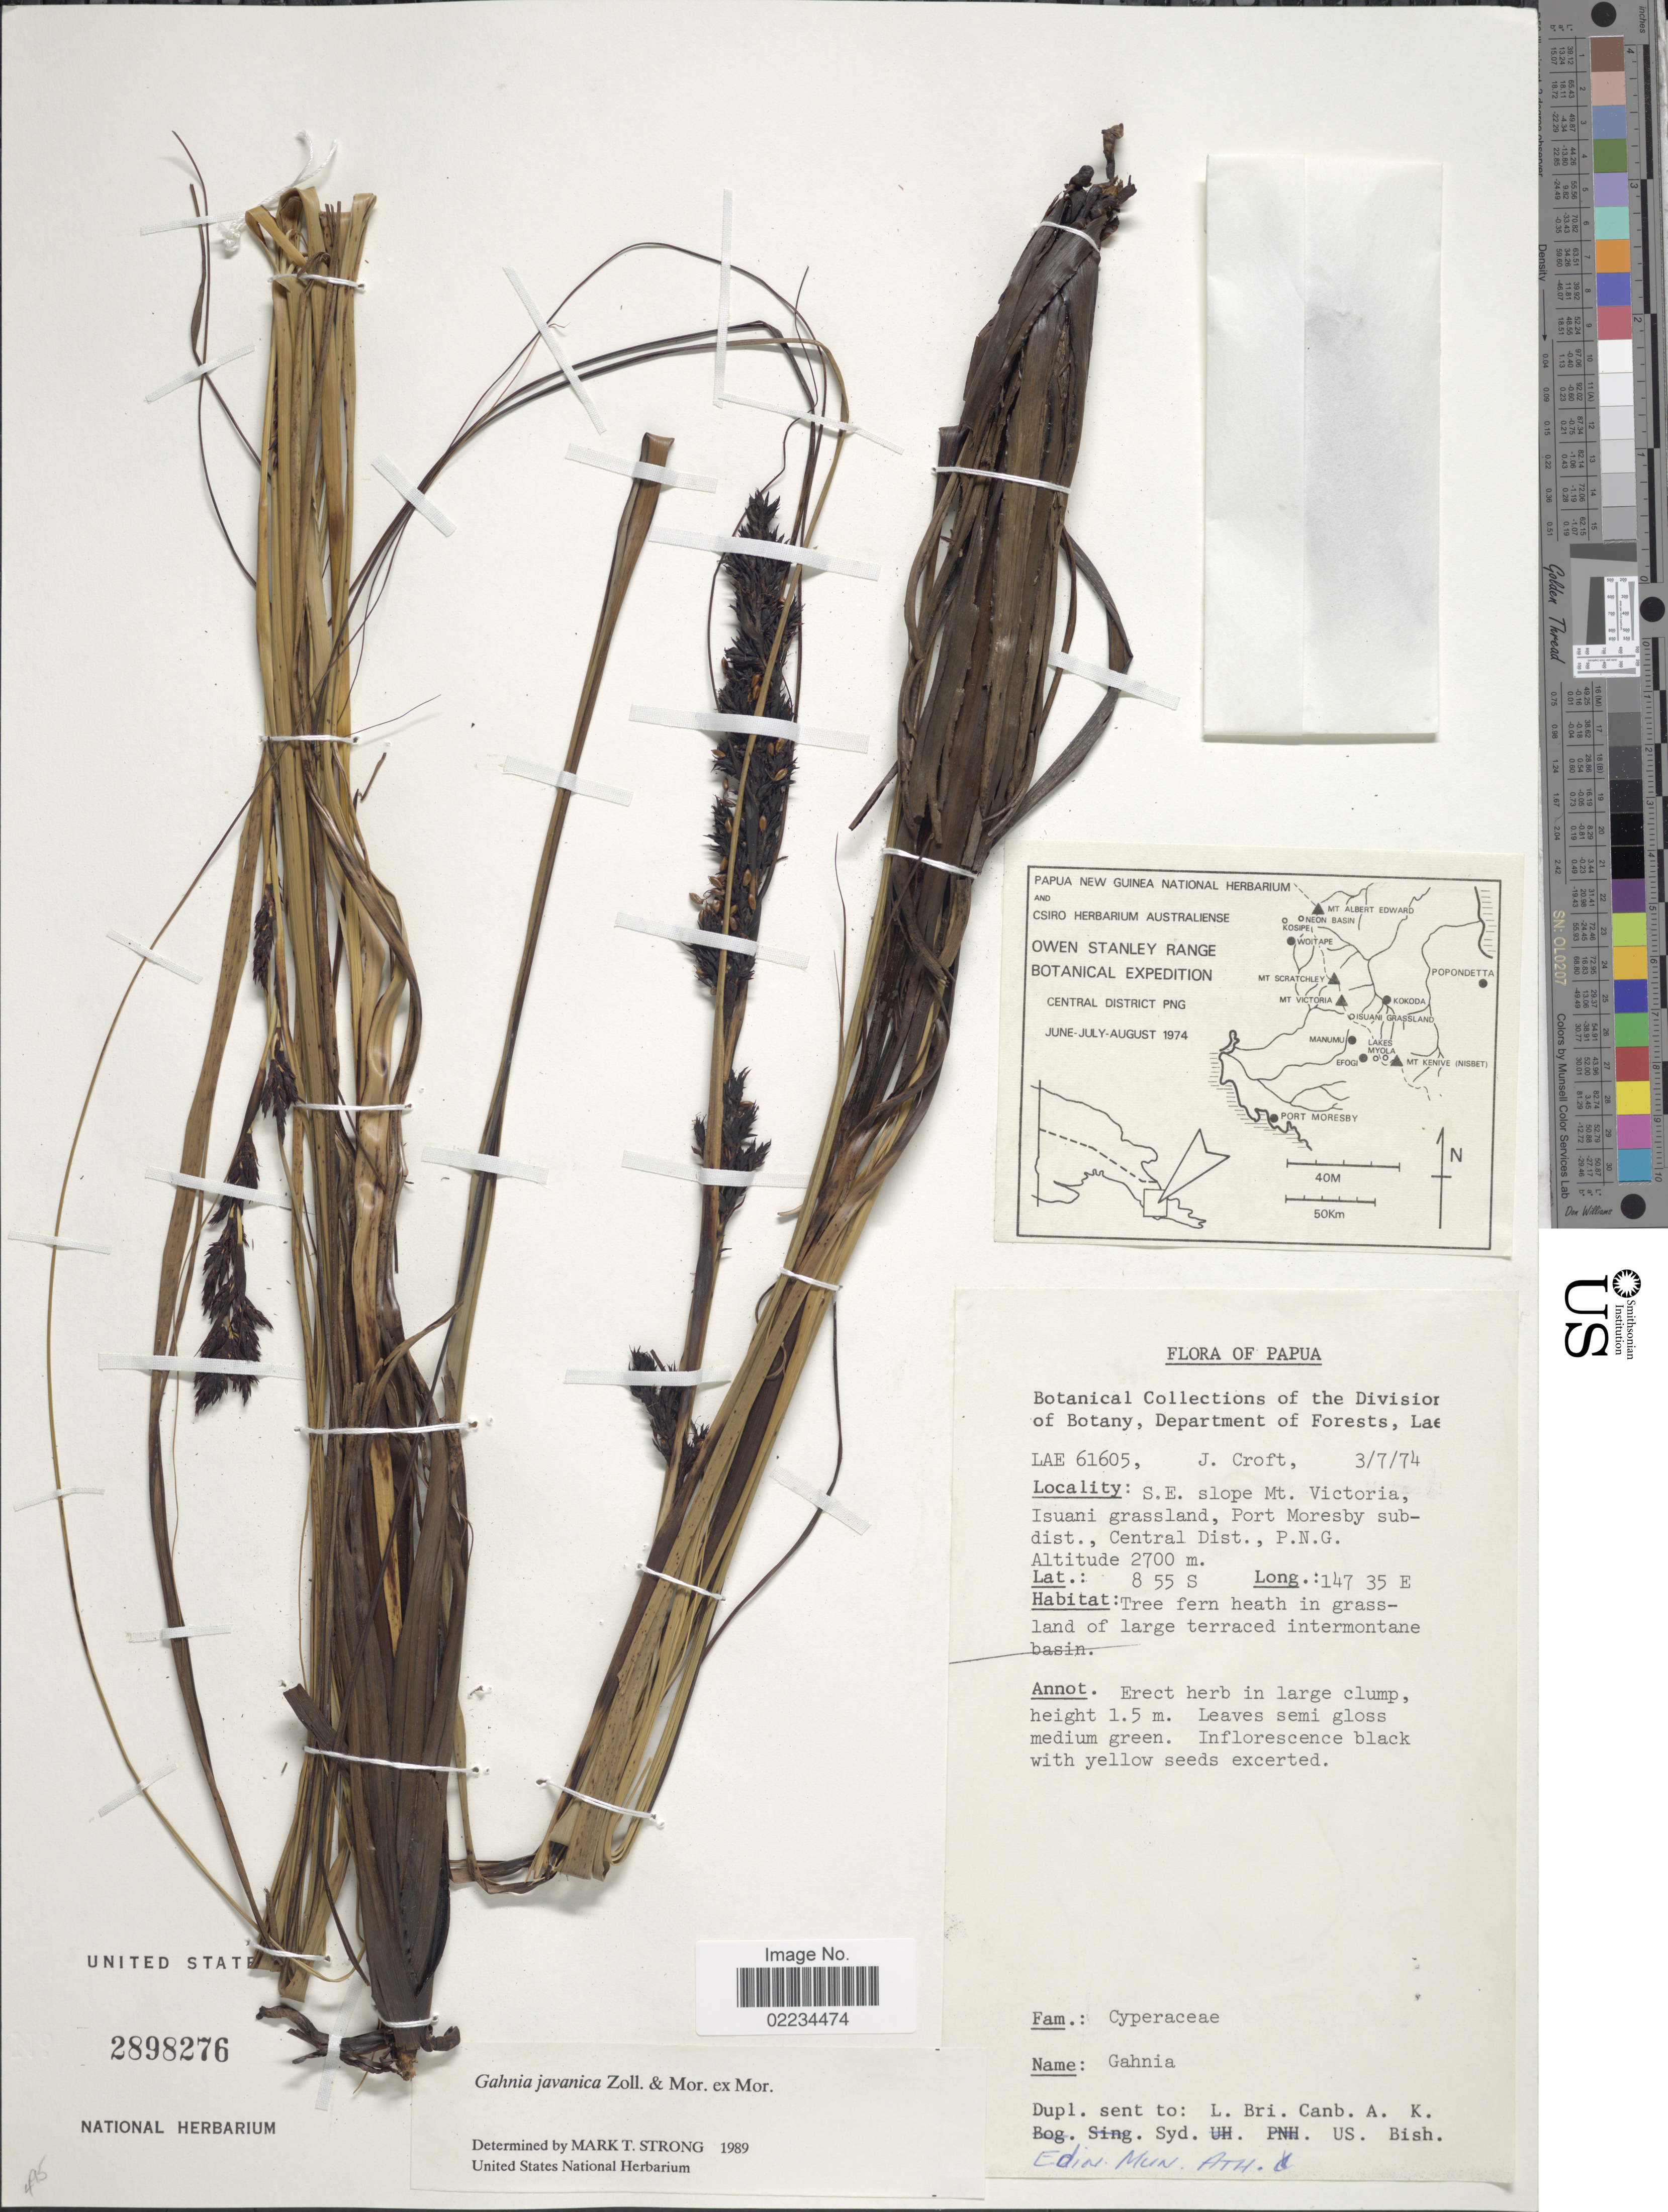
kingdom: Plantae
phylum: Tracheophyta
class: Liliopsida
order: Poales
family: Cyperaceae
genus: Gahnia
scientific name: Gahnia javanica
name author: Moritzi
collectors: J. Croft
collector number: LAE 61605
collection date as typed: Transcribed d/m/y: 3/7/74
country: Papua New Guinea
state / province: Central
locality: S.E slope Mt Victoria, Isuani grassland, Port Moresby sub-dist., Central Dist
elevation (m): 2700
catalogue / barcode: US 2898276